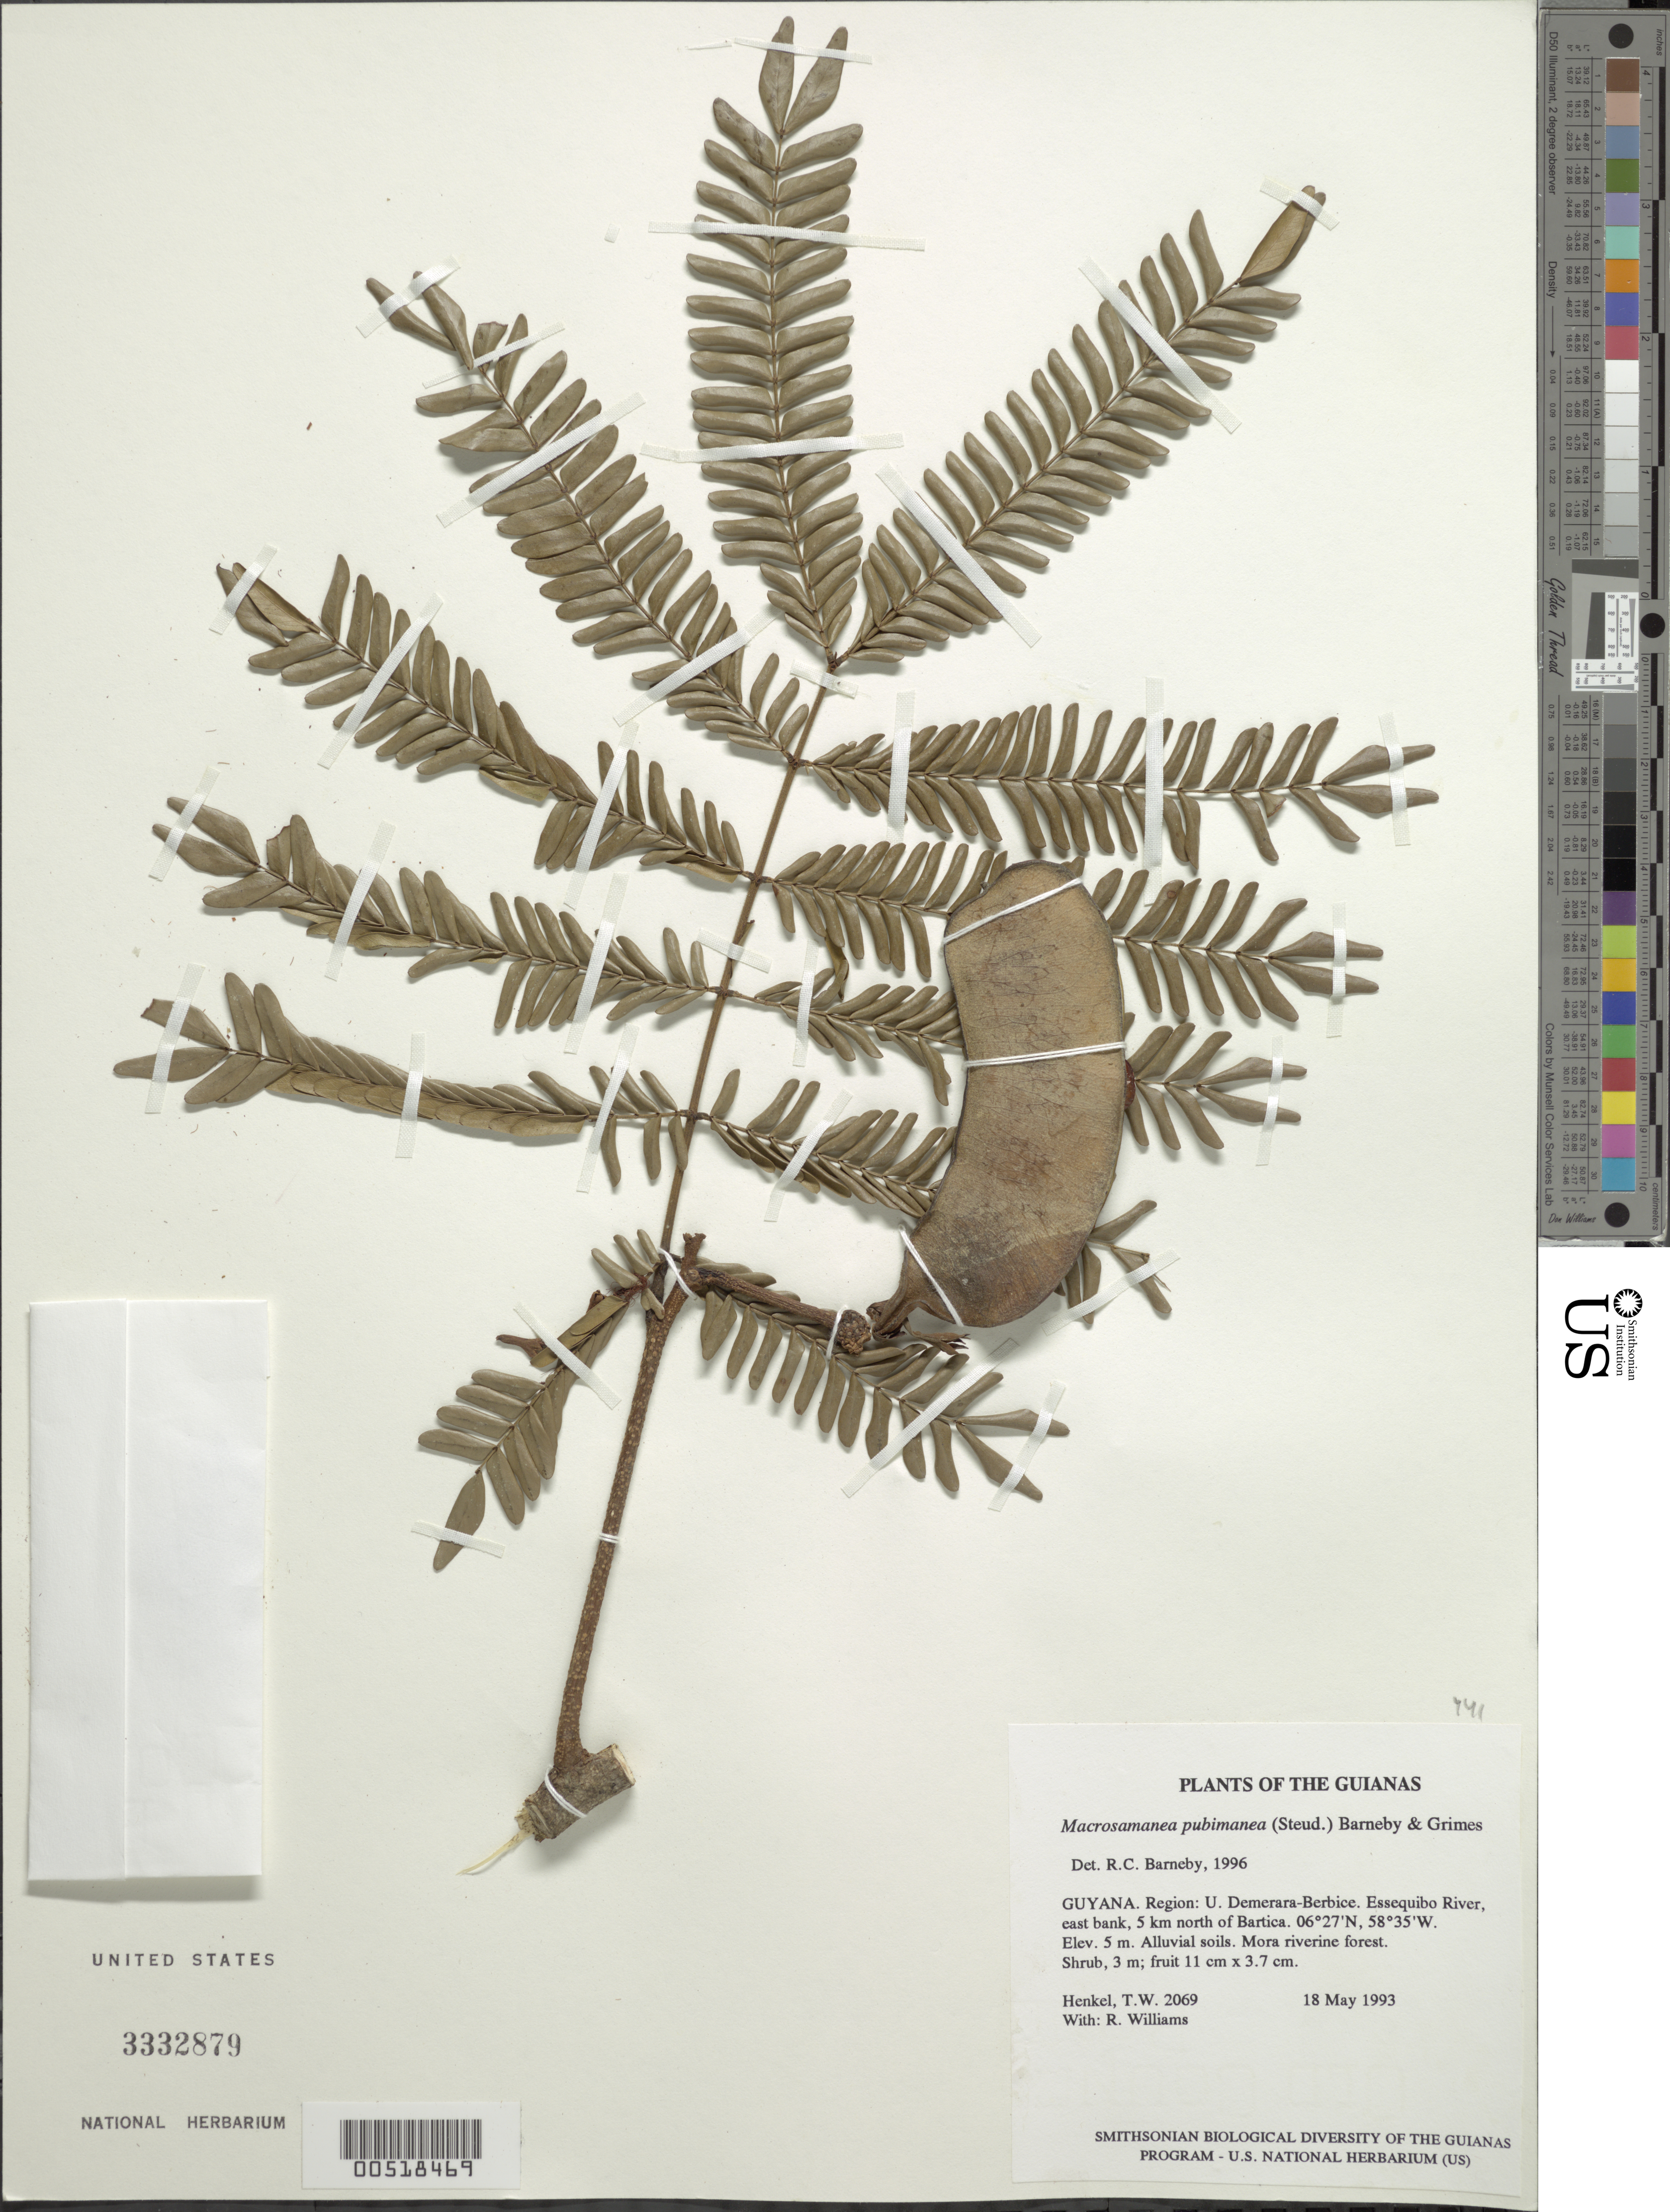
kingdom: Plantae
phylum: Tracheophyta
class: Magnoliopsida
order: Fabales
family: Fabaceae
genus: Macrosamanea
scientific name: Macrosamanea pubiramea var. pubiramea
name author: (Steud.) Barneby & J.W. Grimes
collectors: T. Henkel & R. Williams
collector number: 2069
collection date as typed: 18 May 1993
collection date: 1993-05-18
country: Guyana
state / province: U. Demerara-Berbice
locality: Essequibo River, east bank, 5 km north of Bartica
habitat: Alluvial soils. Mora riverine forest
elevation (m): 5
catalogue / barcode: US 3332879